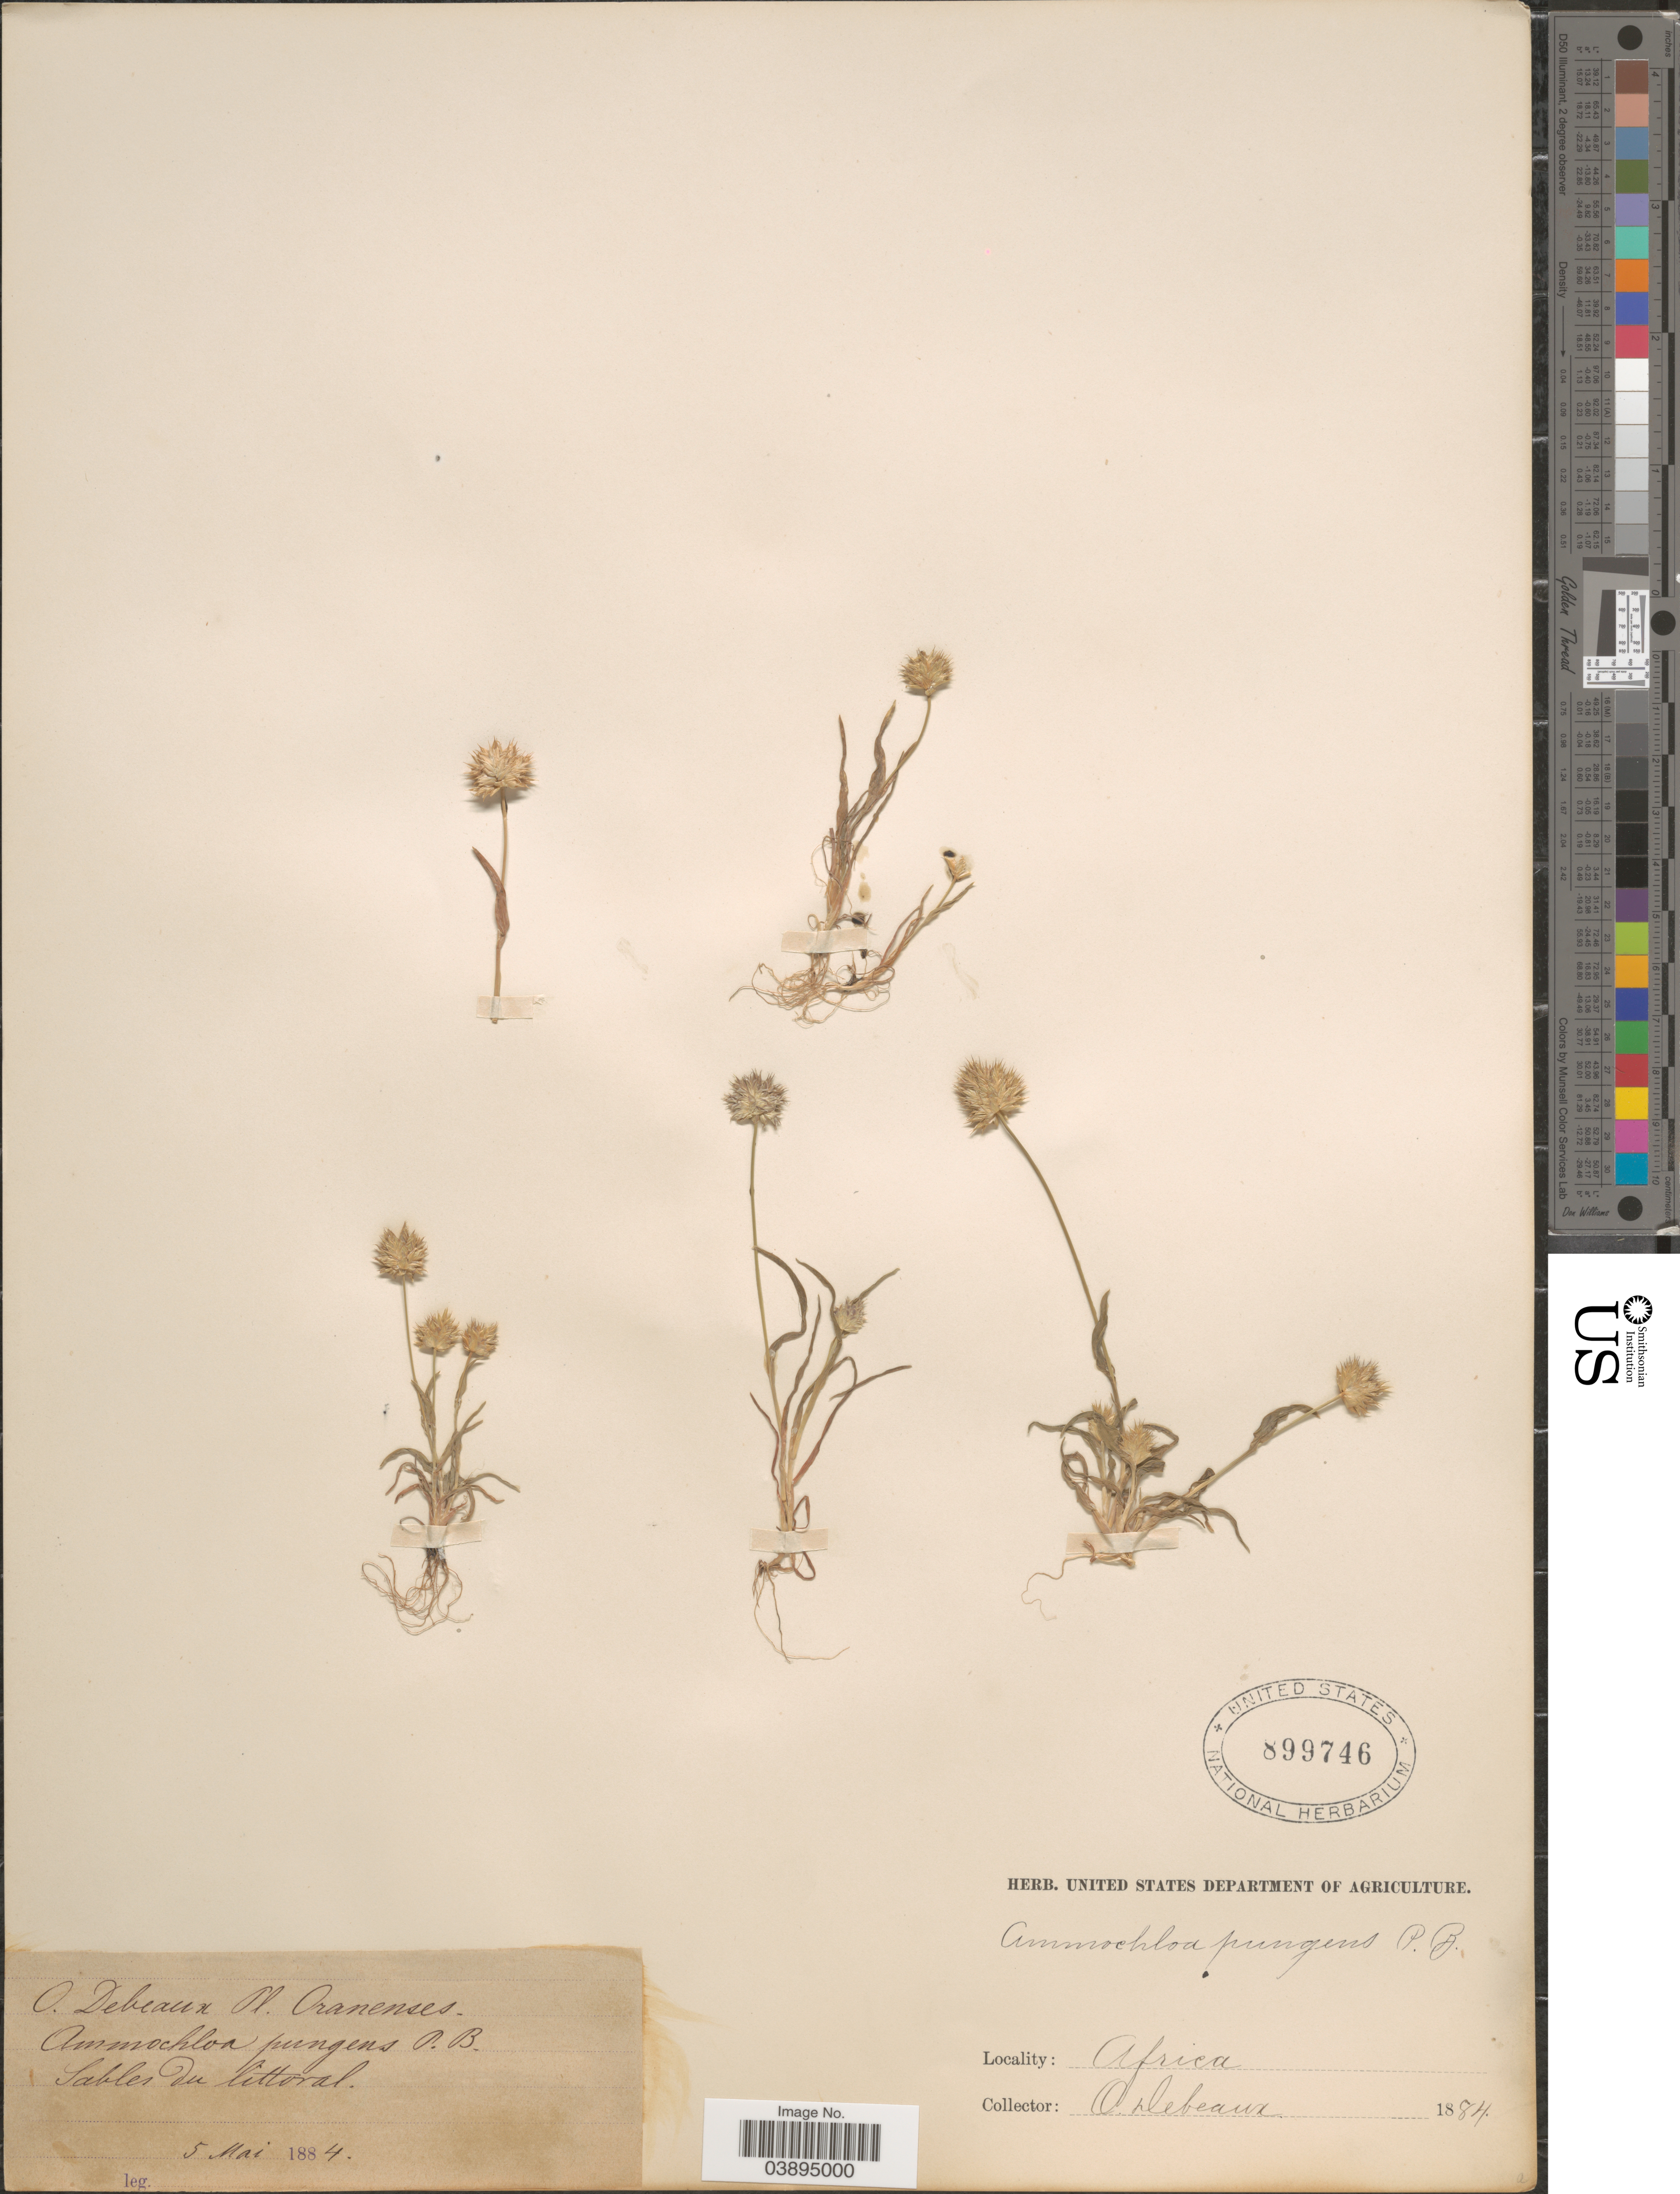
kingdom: Plantae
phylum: Tracheophyta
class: Liliopsida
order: Poales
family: Poaceae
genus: Ammochloa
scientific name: Ammochloa pungens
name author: (Schreb.) Boiss.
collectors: O. Debeaux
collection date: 1884-05-05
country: Algeria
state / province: Oran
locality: Oranenses. Sables du littoral.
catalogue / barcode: US 899746